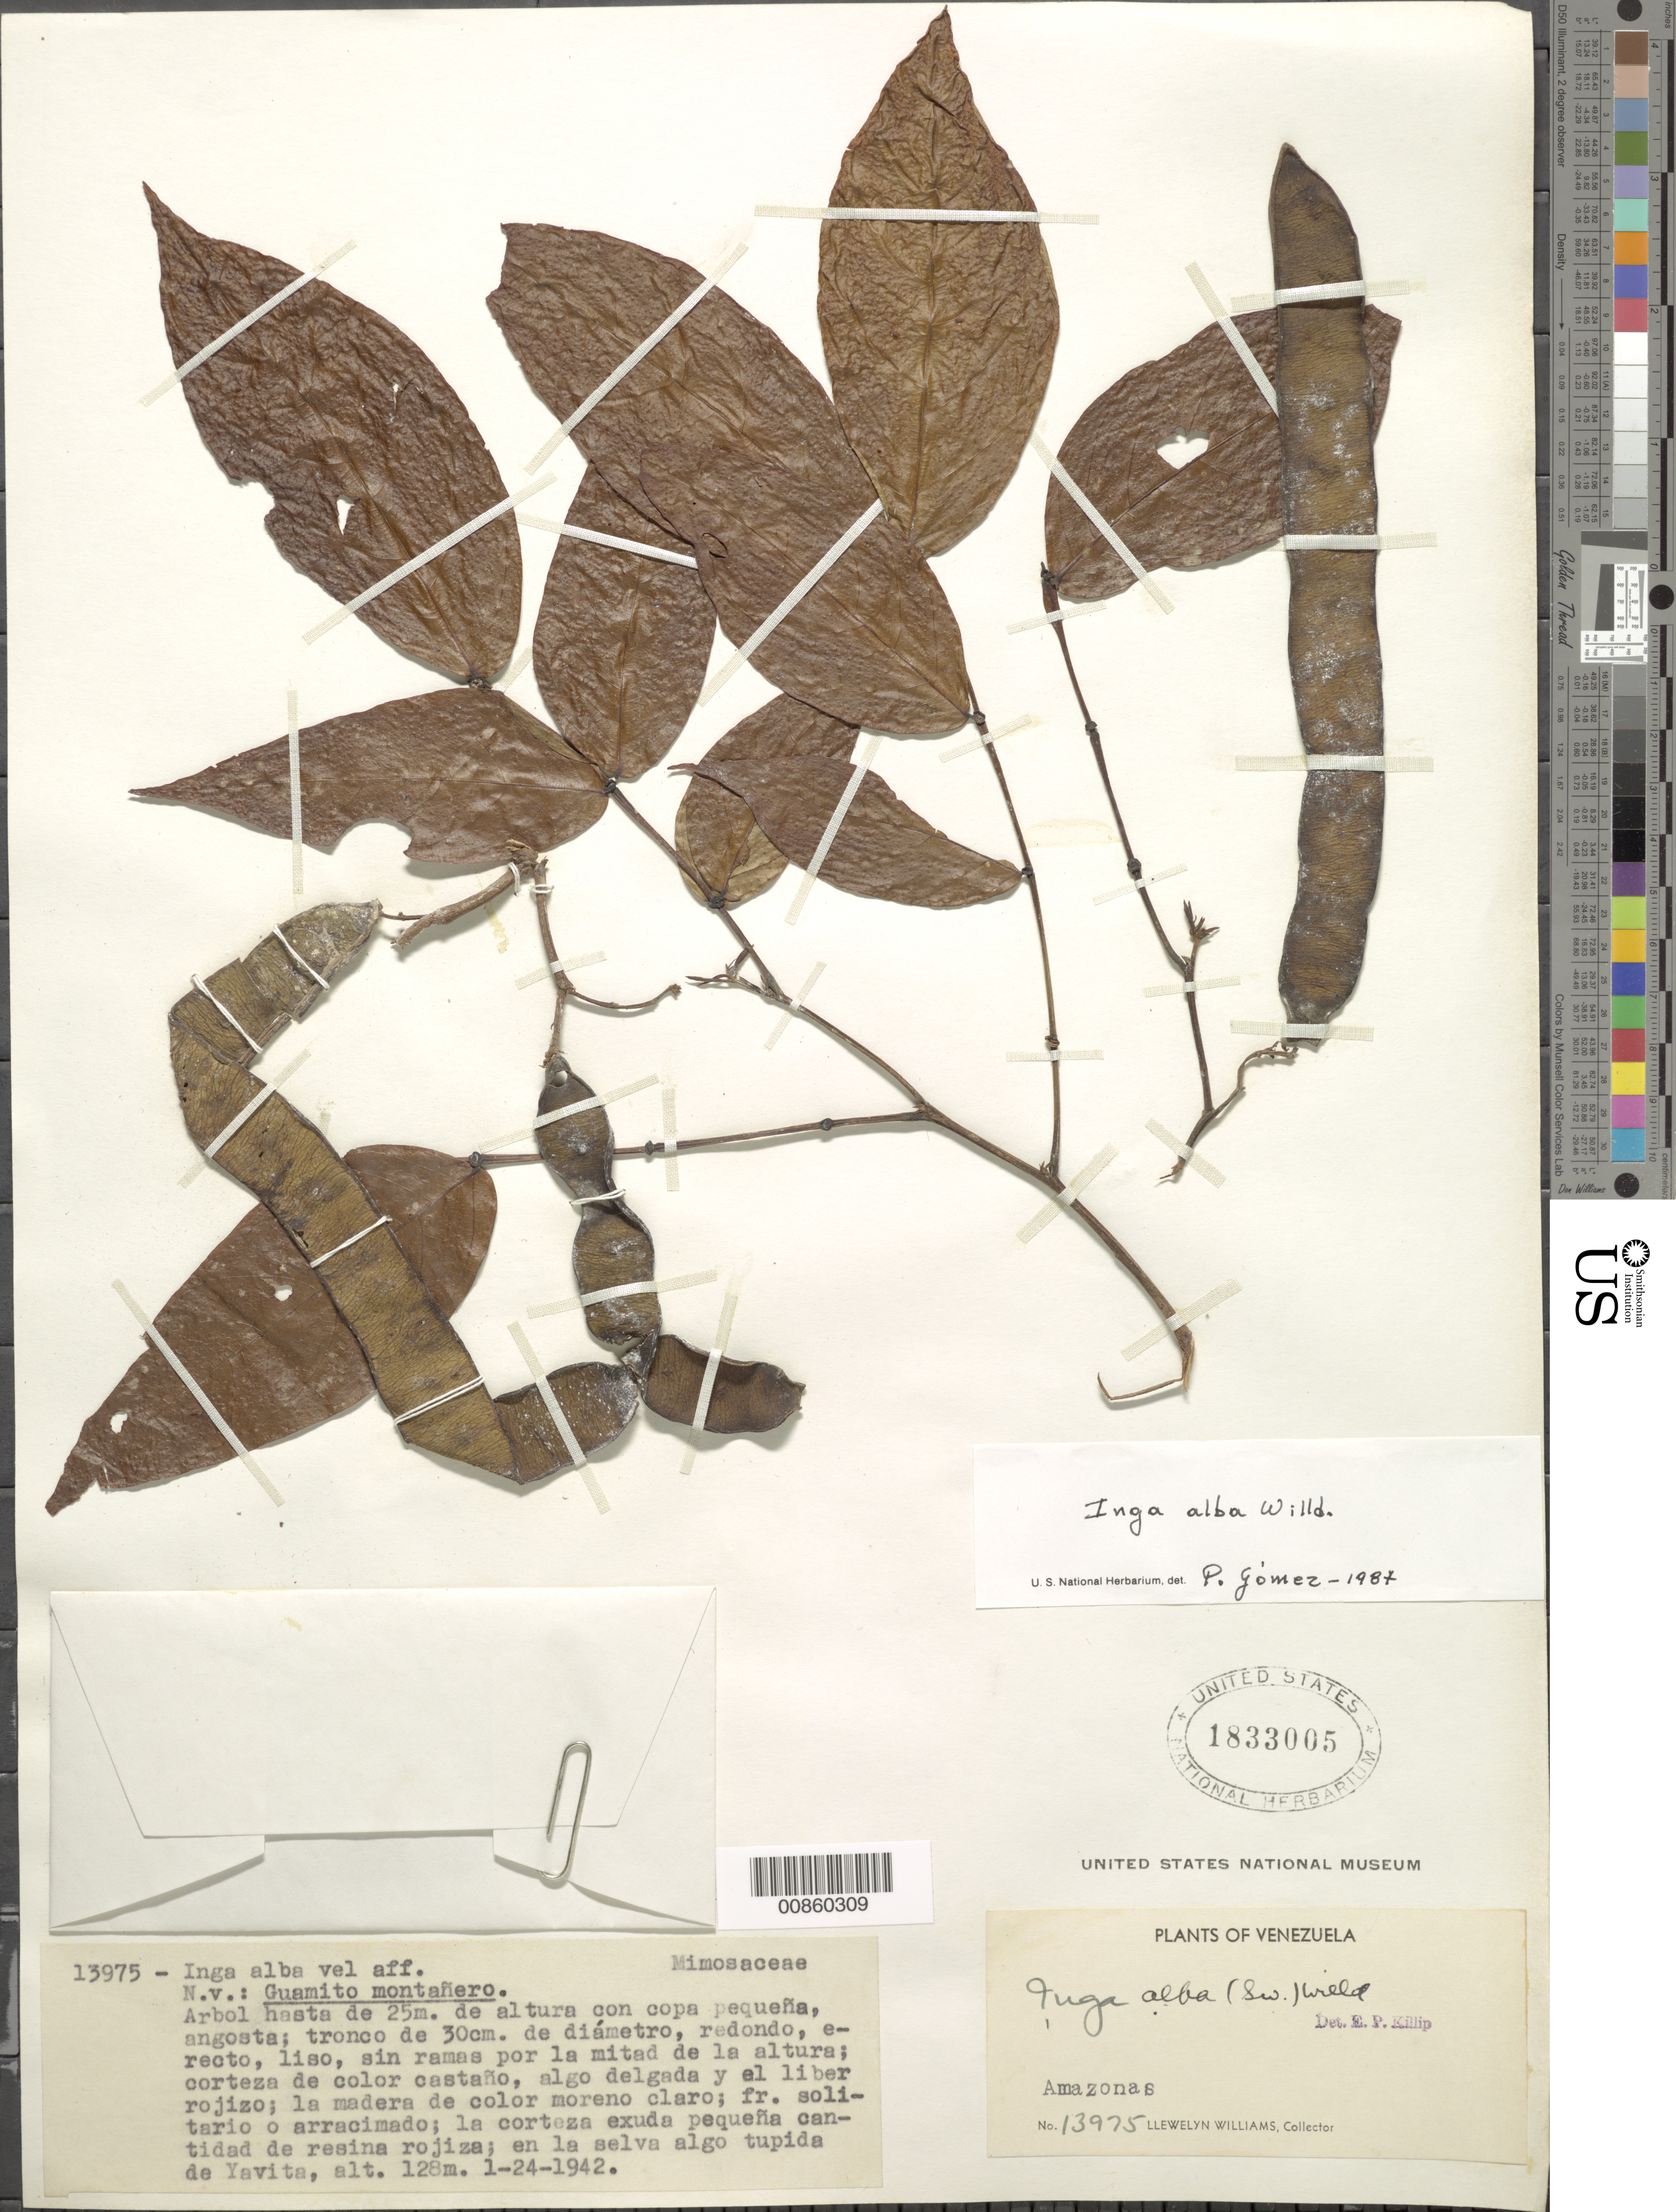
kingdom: Plantae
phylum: Tracheophyta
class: Magnoliopsida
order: Fabales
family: Fabaceae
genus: Inga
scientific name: Inga alba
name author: (Sw.) Willd.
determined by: Gómez, P.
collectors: Ll. Williams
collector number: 13975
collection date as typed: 24-Jan-42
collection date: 1942-01-24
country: Venezuela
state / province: Amazonas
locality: Yavita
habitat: Selva algo tupida.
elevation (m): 128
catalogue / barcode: US 1833005